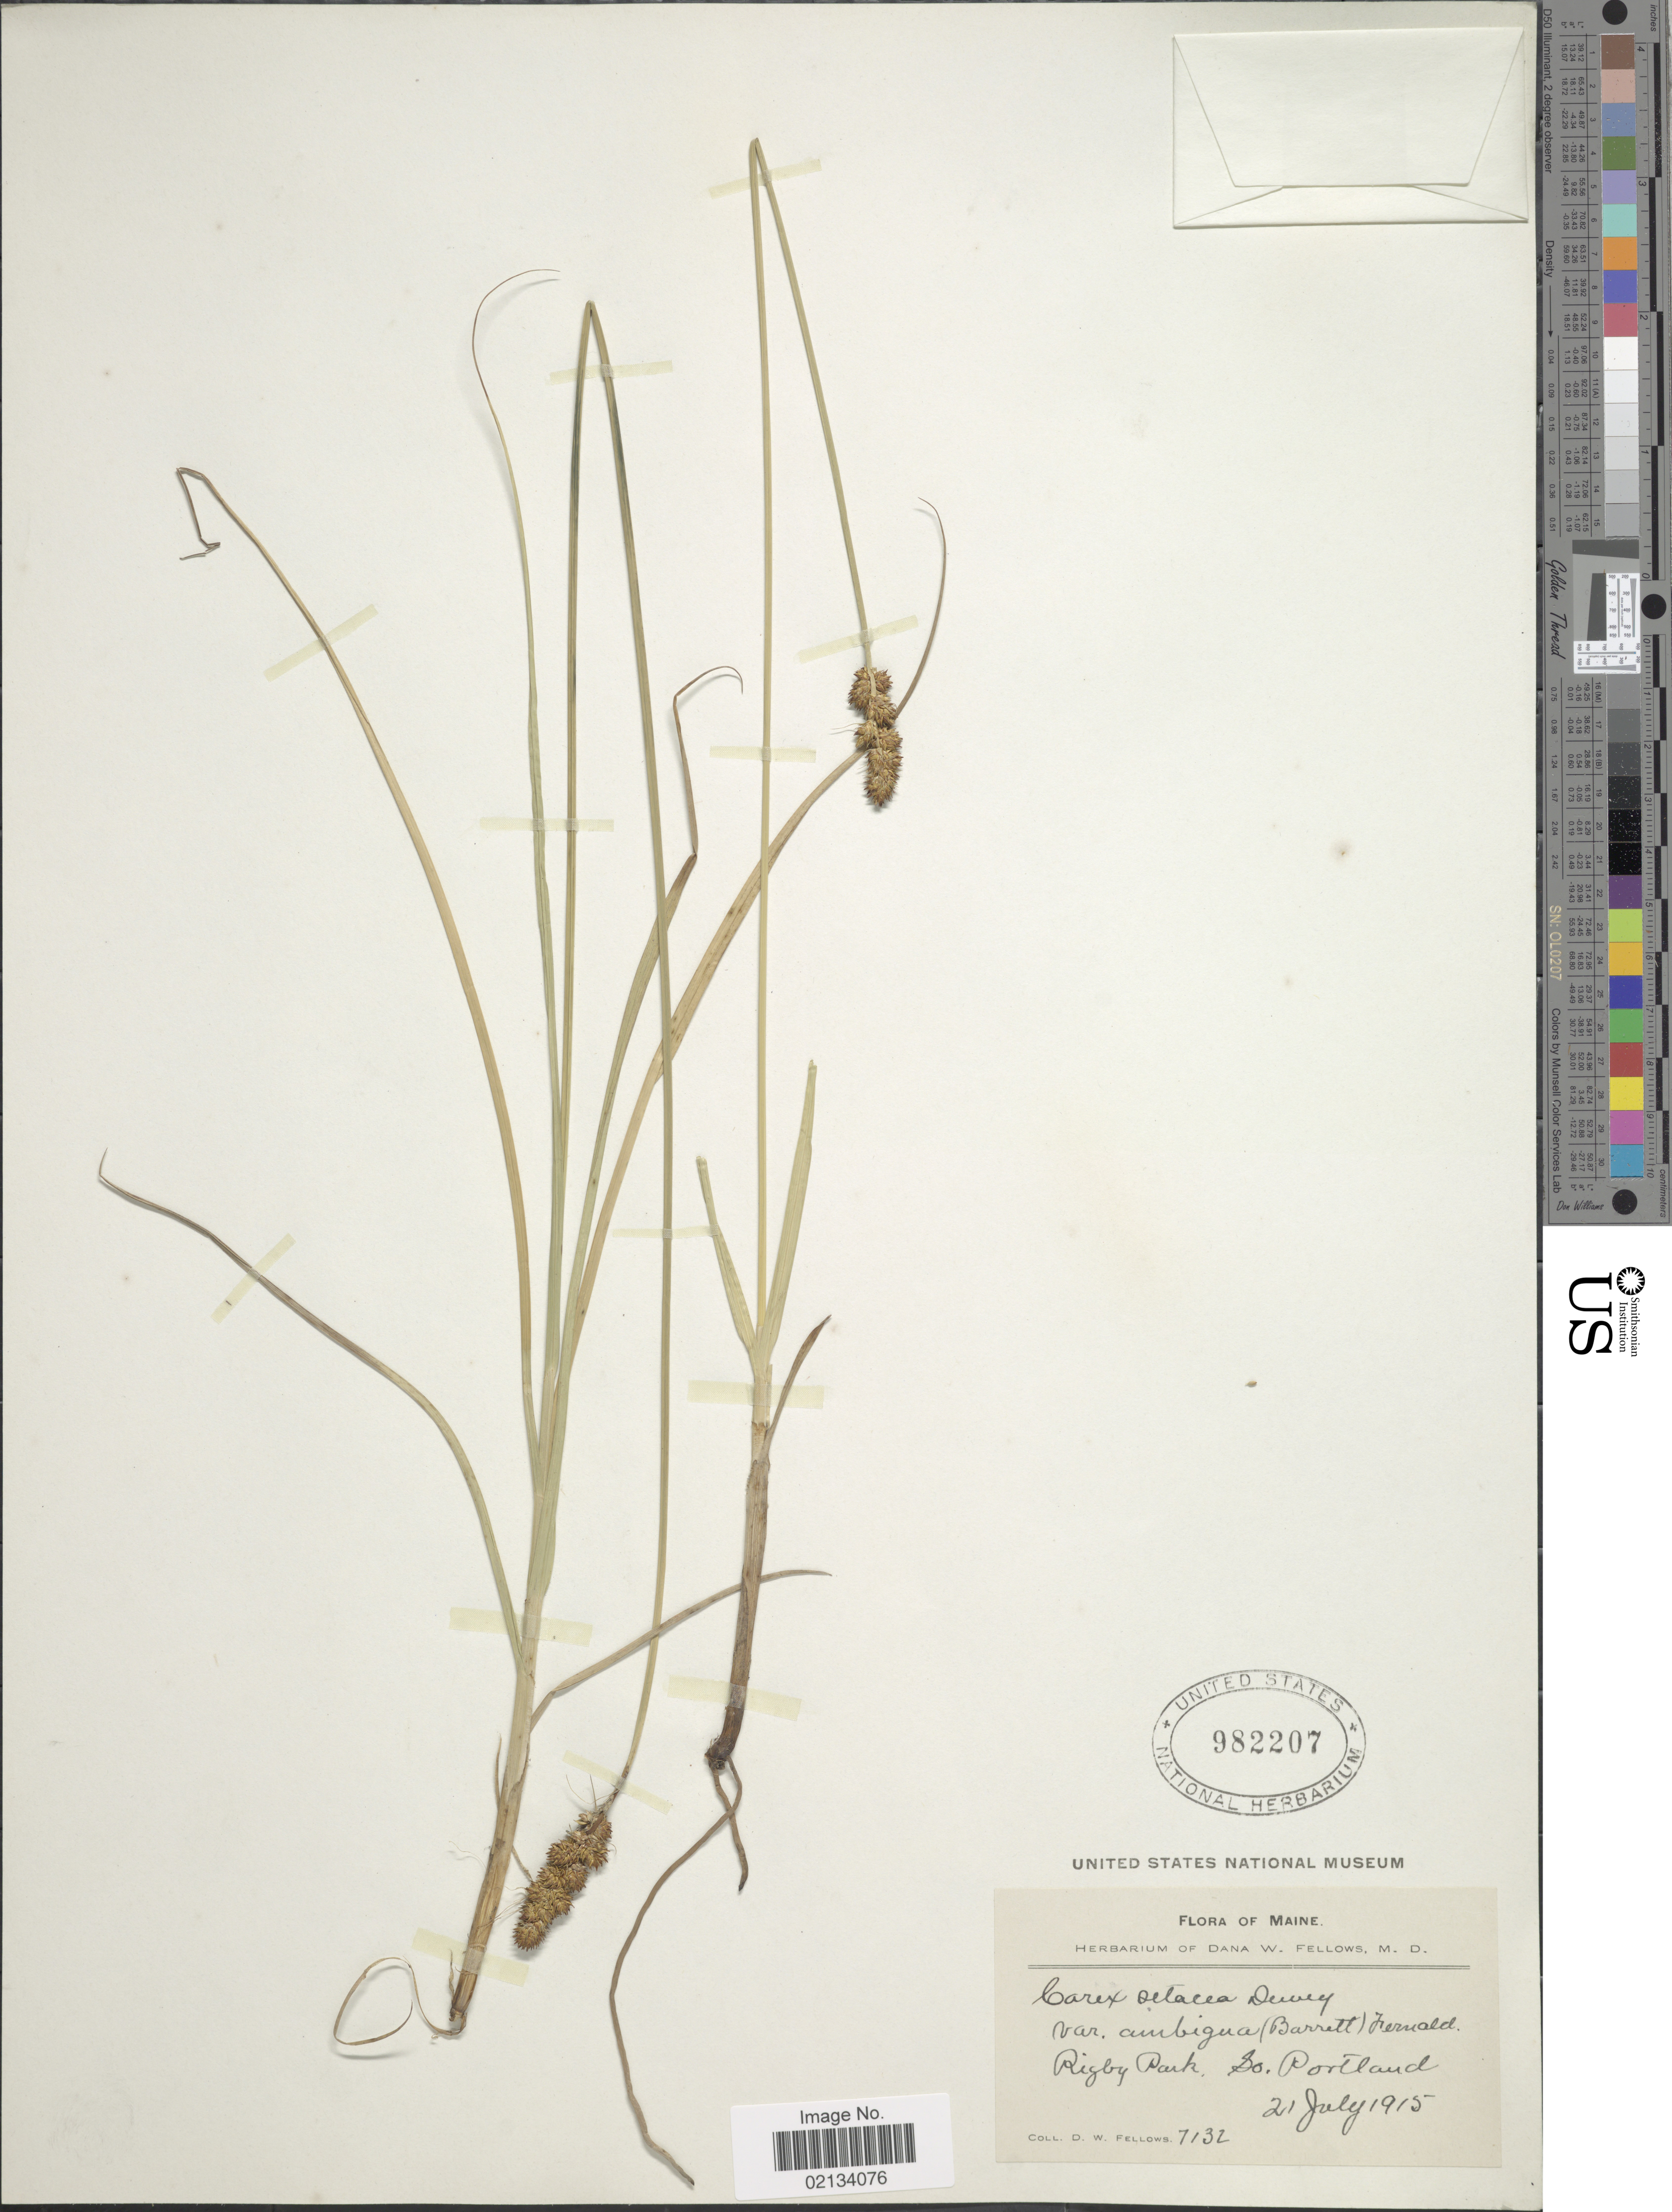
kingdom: Plantae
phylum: Tracheophyta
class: Liliopsida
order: Poales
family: Cyperaceae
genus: Carex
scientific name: Carex annectens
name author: (E.P. Bicknell) E.P. Bicknell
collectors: D. W. Fellows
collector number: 7132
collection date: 1915-07-21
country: United States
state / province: Maine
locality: Rigby Park, So. Portland.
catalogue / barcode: US 982207